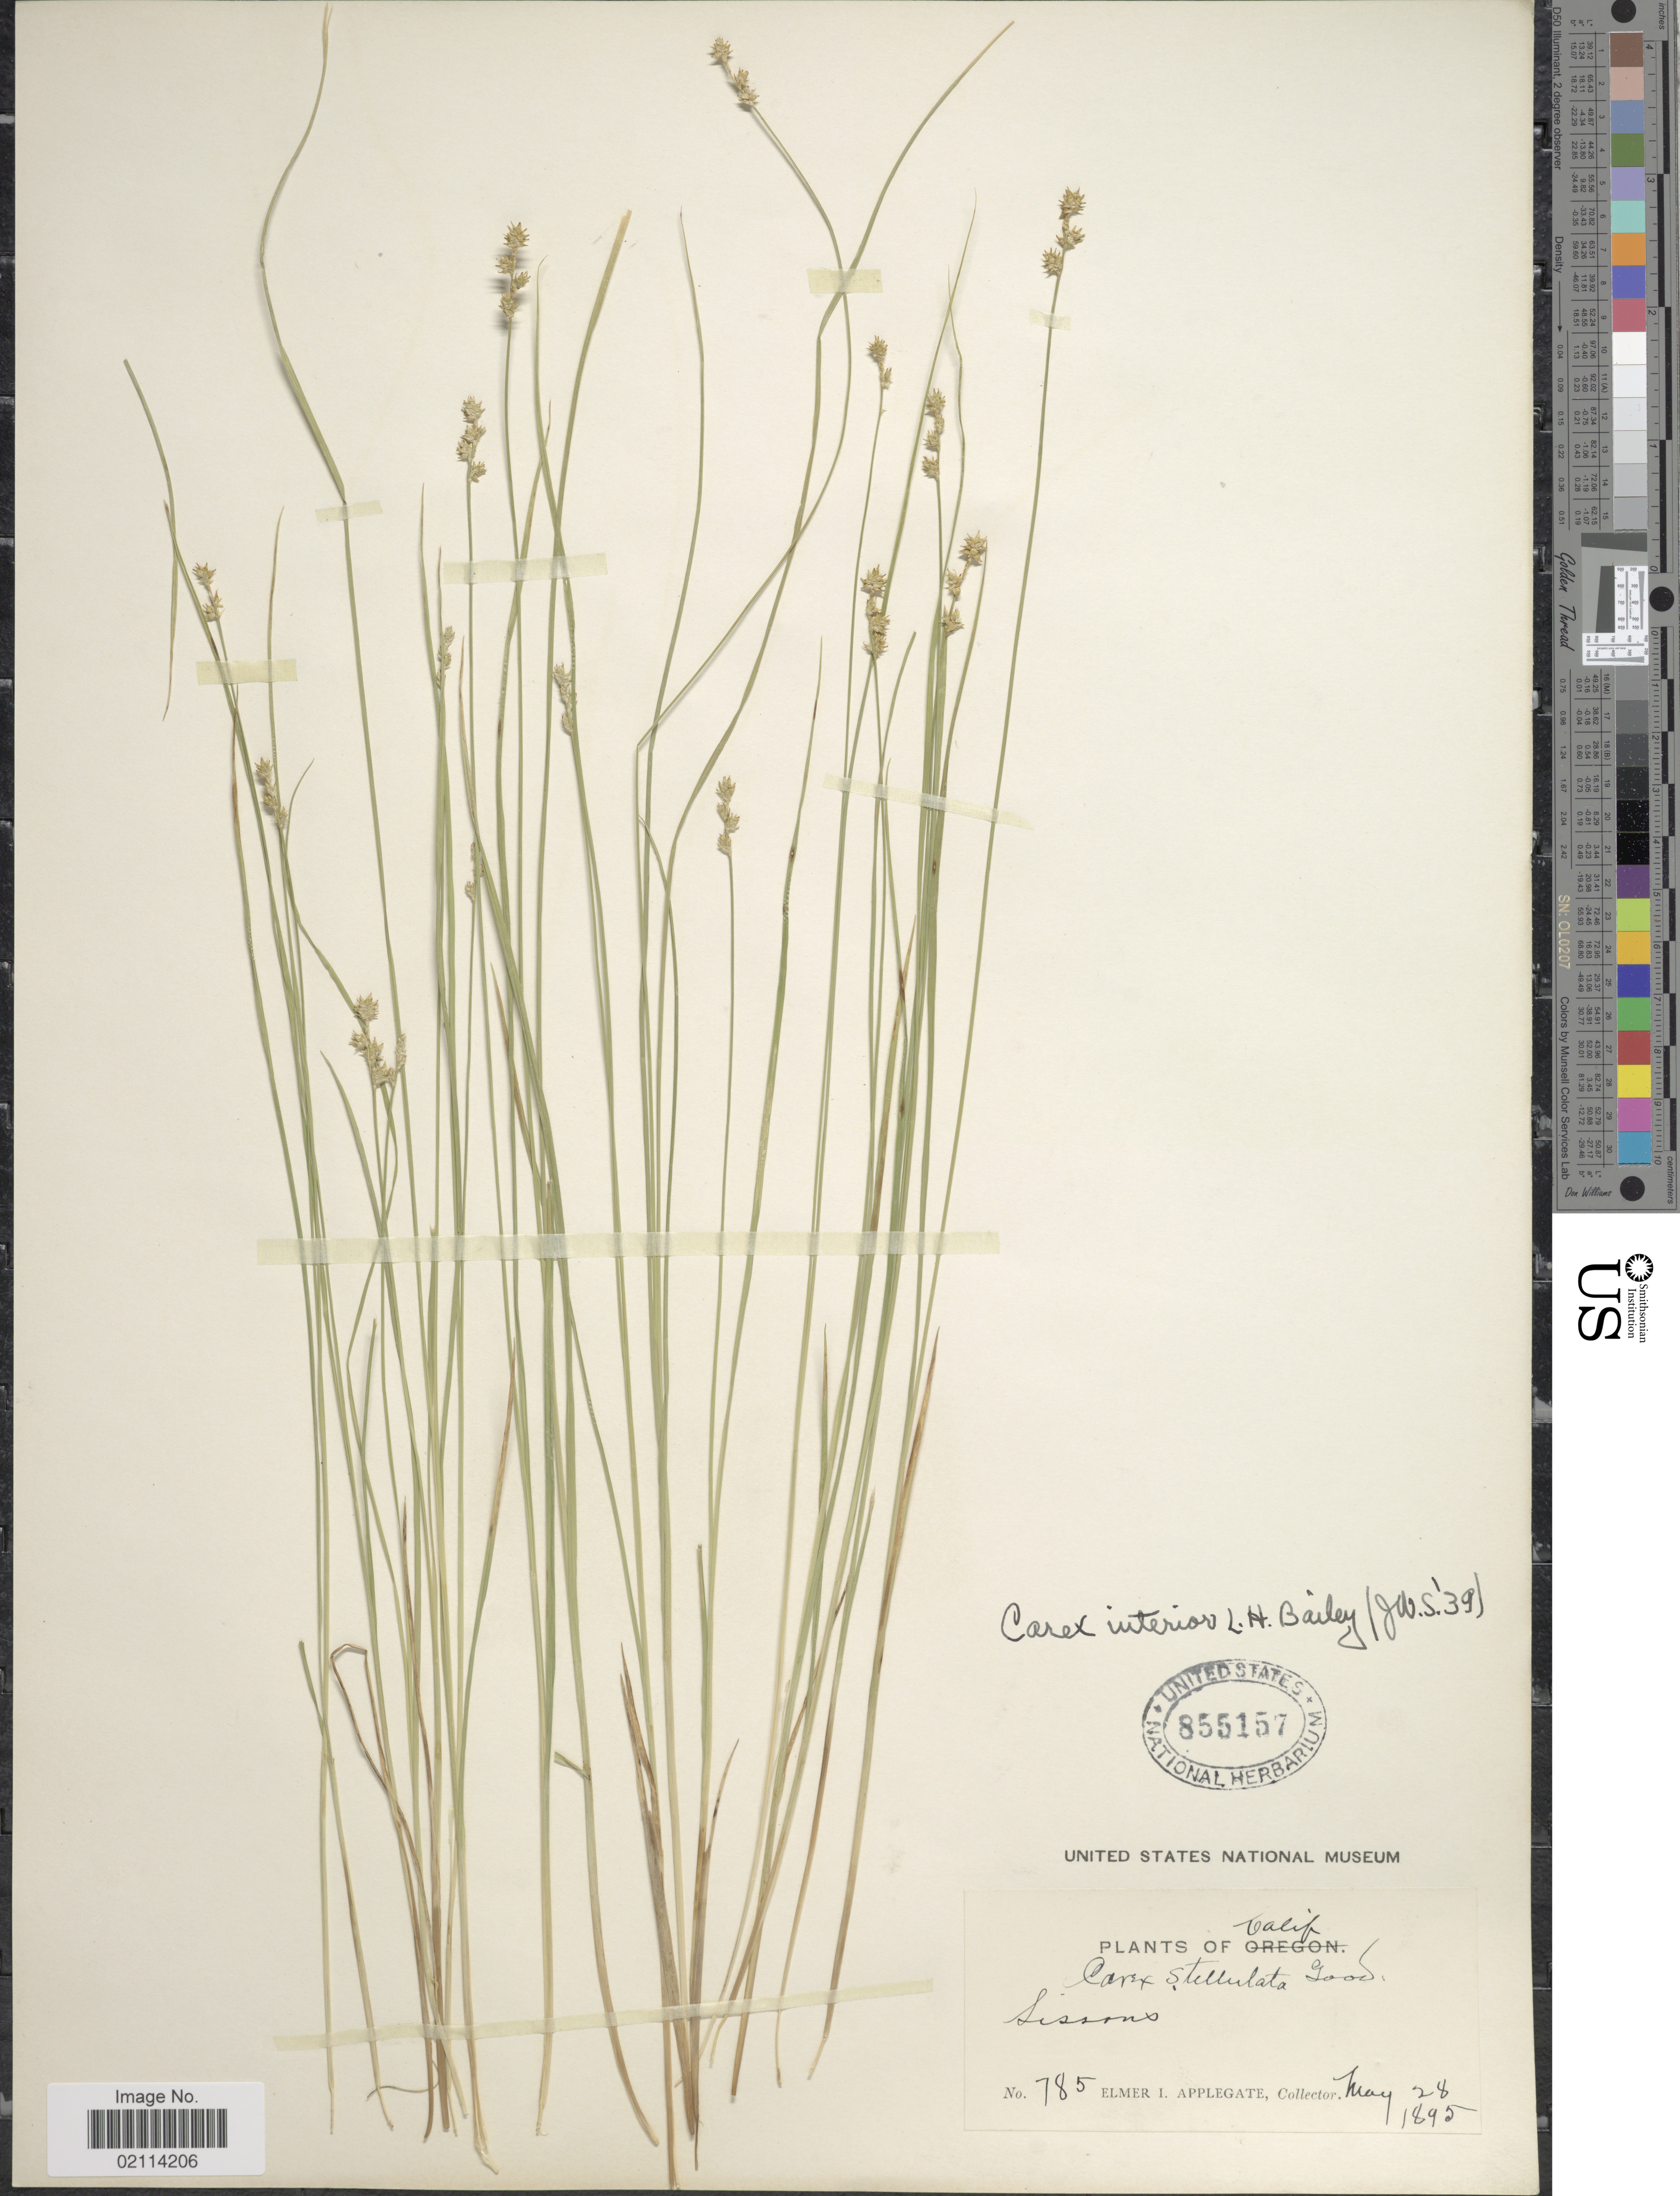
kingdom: Plantae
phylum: Tracheophyta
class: Liliopsida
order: Poales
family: Cyperaceae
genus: Carex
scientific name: Carex interior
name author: L.H. Bailey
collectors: E. I. Applegate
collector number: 785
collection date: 1895-05-28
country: United States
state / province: California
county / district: Siskiyou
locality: Sissons.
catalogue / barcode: US 855157